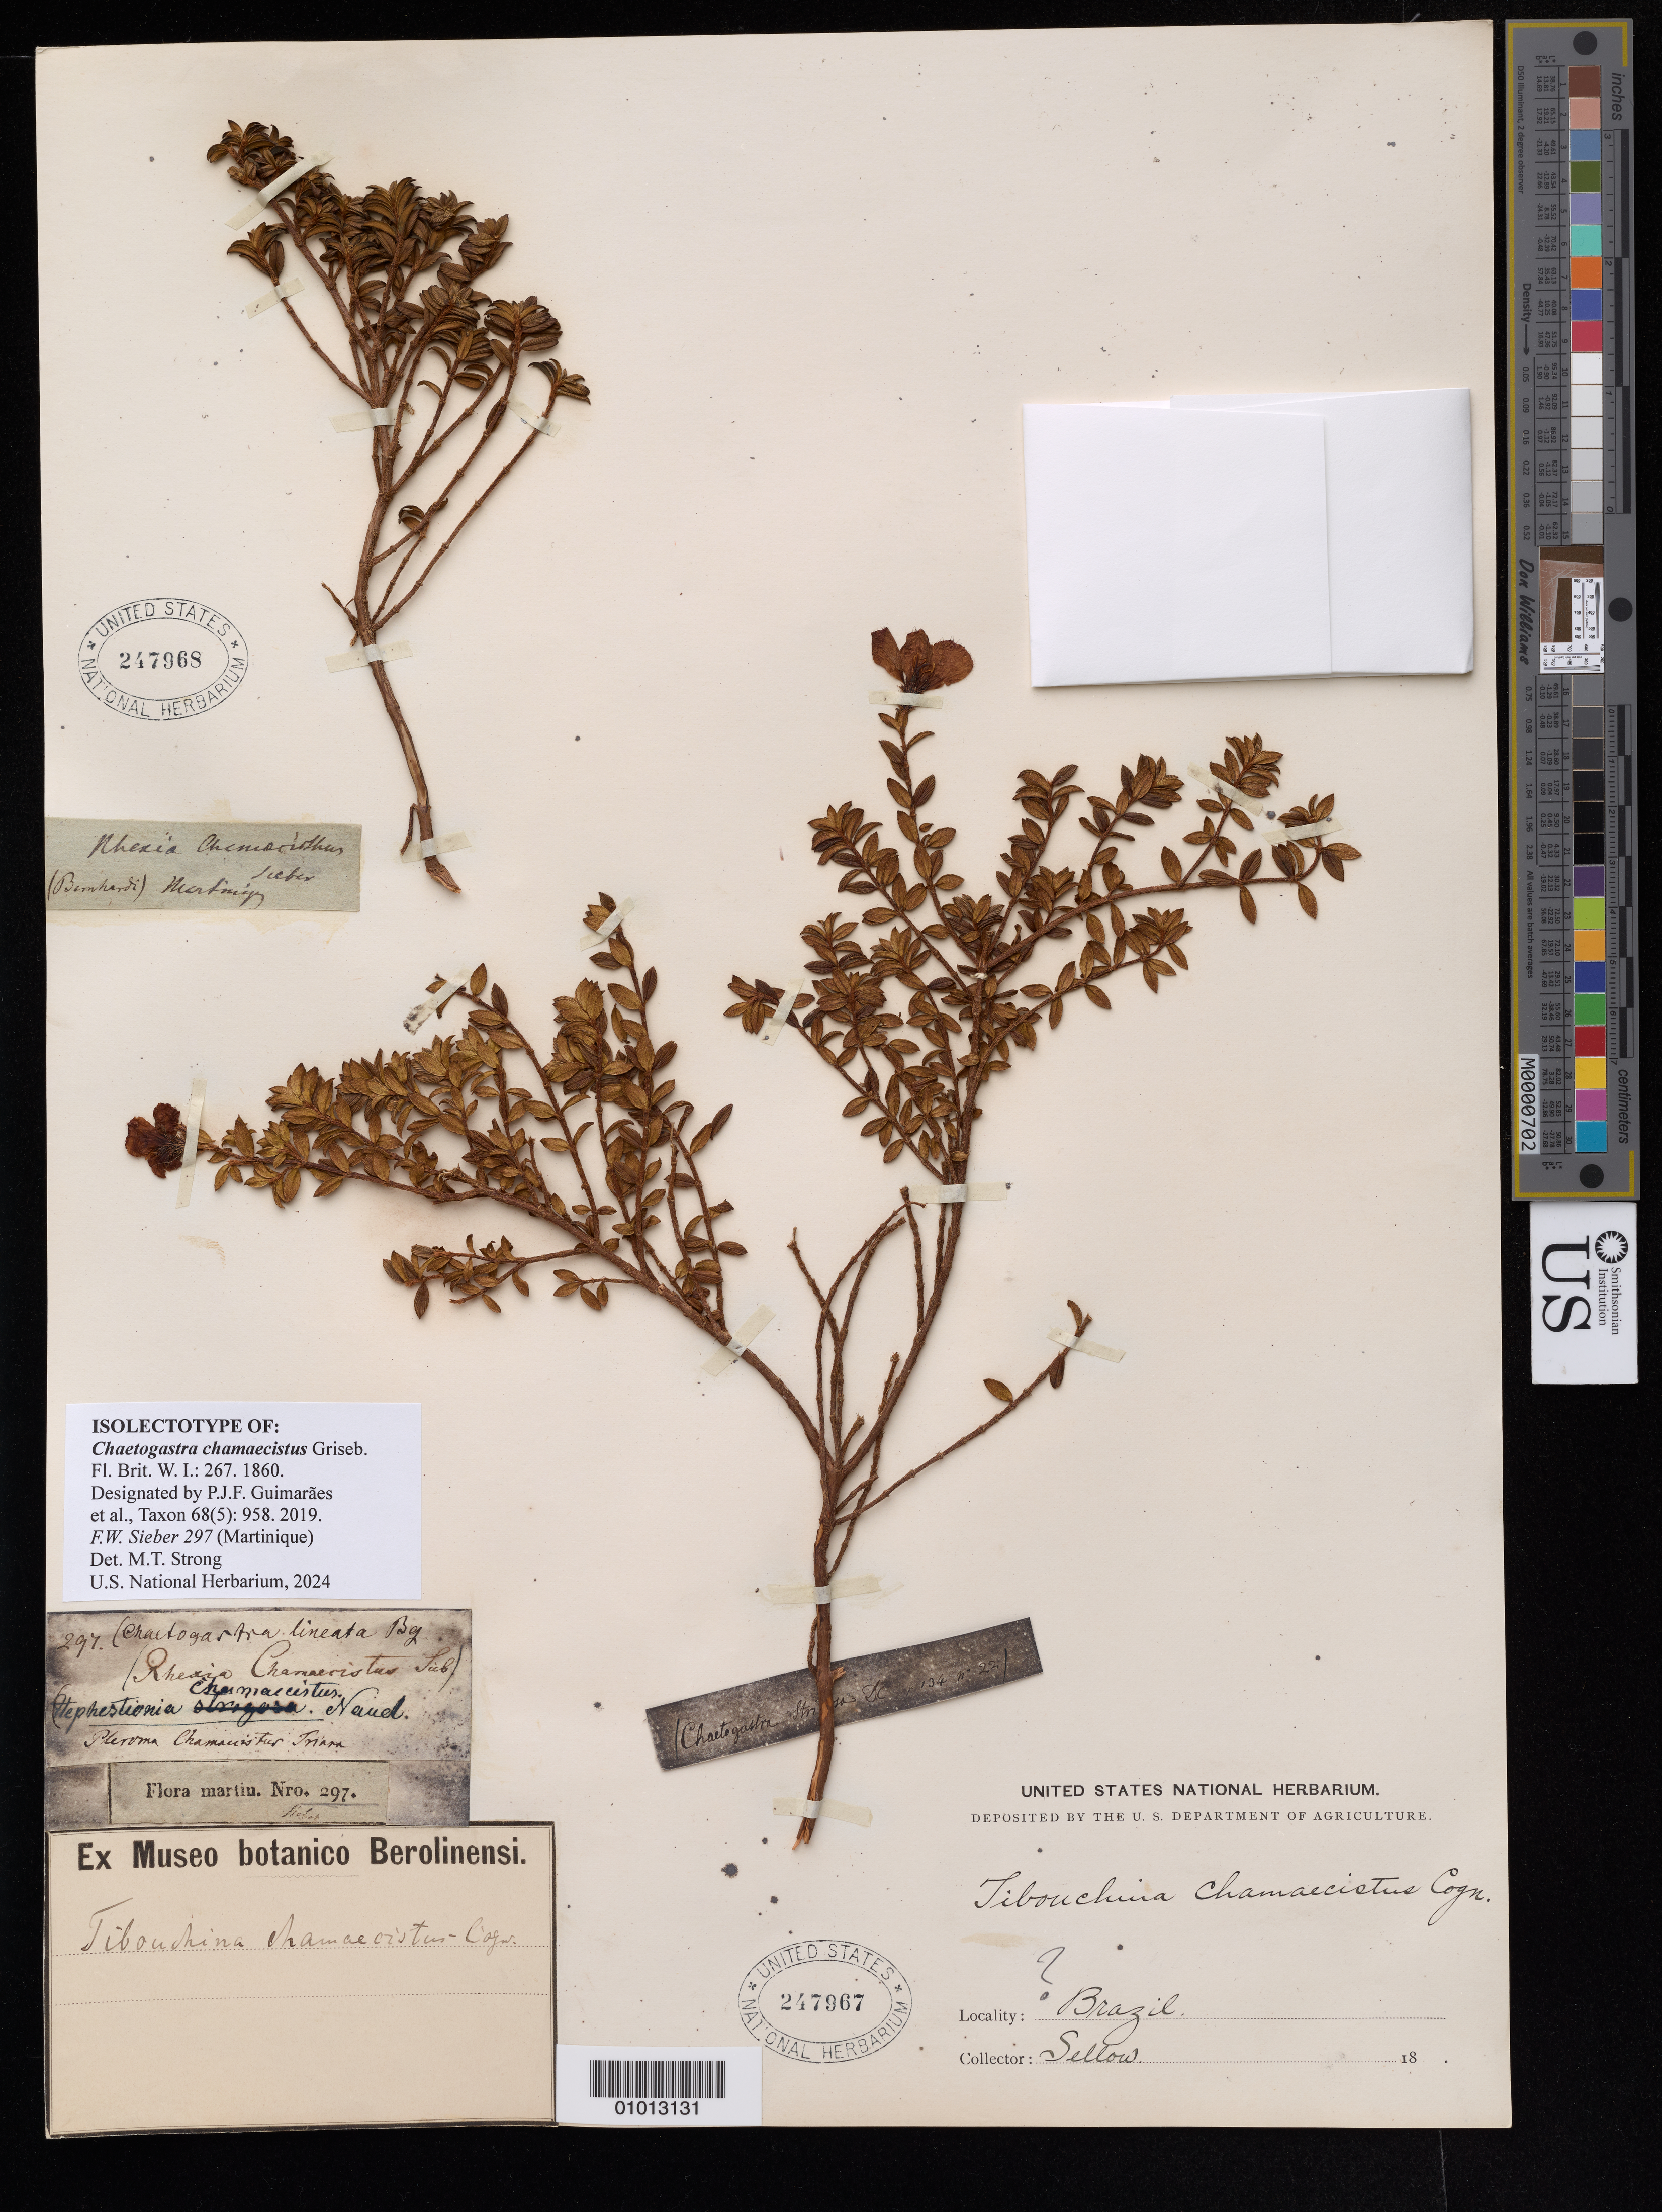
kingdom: Plantae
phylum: Tracheophyta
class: Magnoliopsida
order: Myrtales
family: Melastomataceae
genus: Chaetogastra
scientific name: Chaetogastra chamaecistus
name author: Griseb.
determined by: Strong, Mark T., (BOT), Smithsonian Institution - National Museum of Natural History (UNITED STATES)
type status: Isolectotype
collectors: F. Sellow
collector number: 297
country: Brazil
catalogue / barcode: US 247967